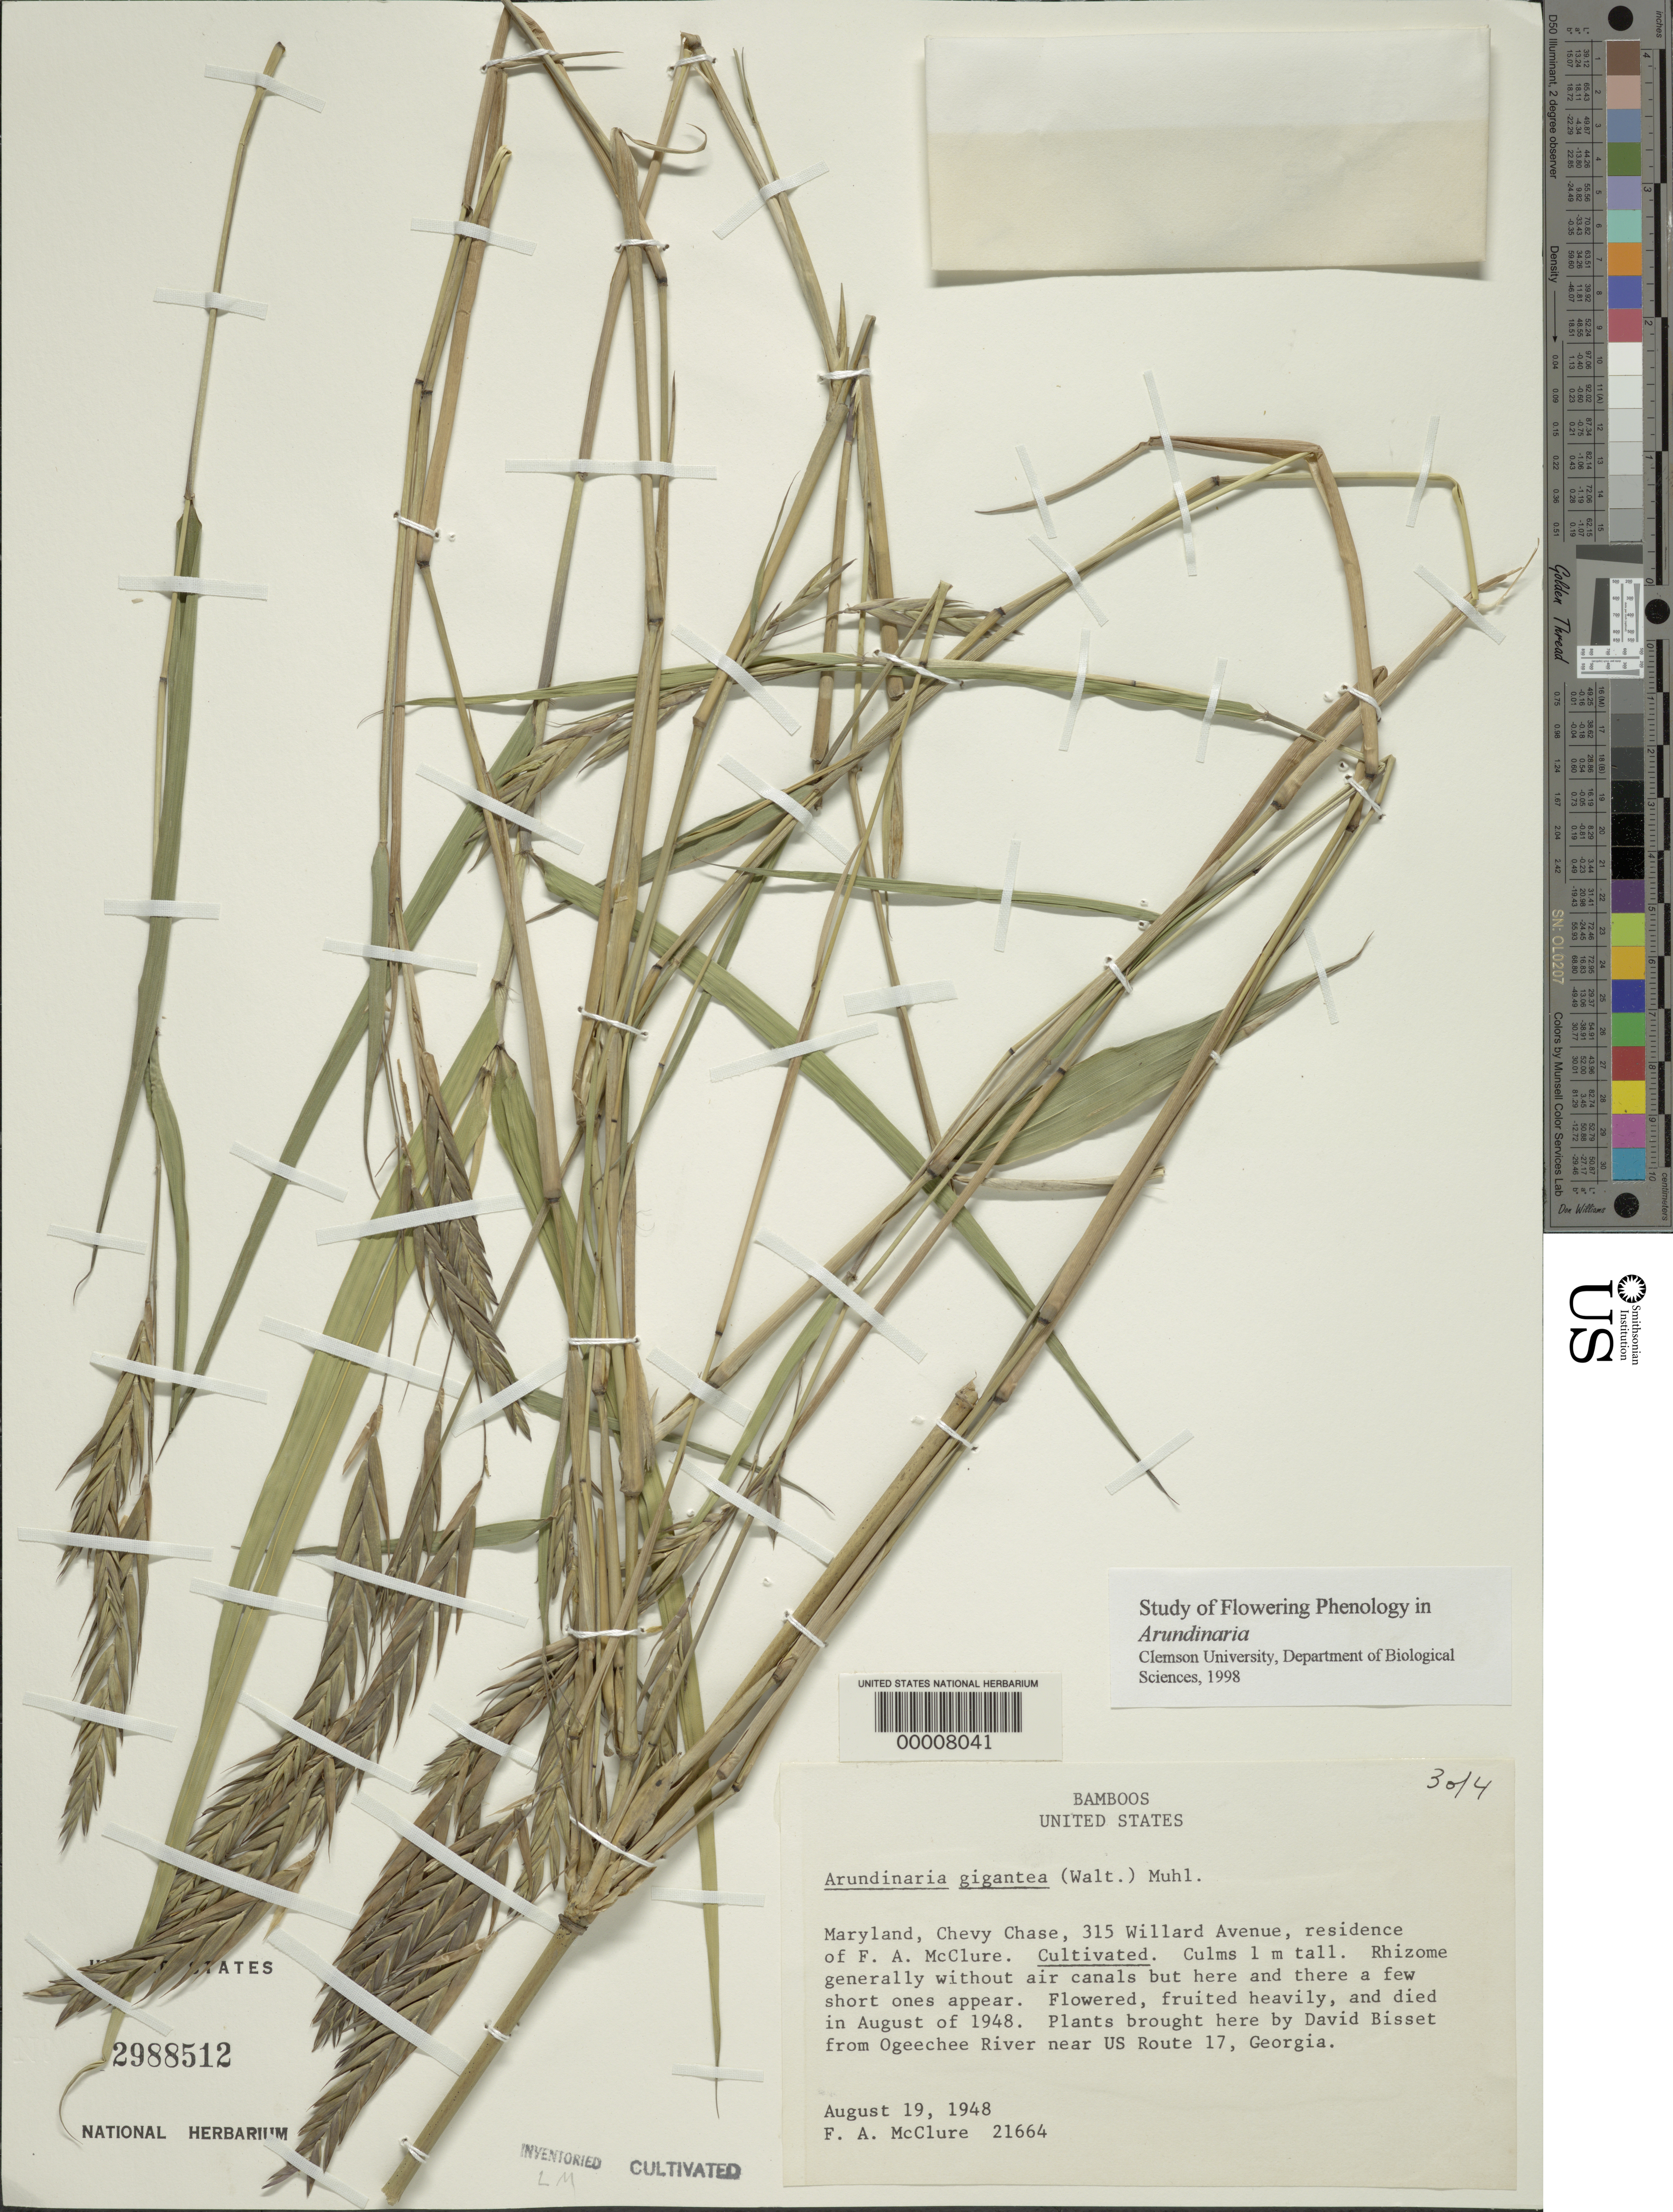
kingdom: Plantae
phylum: Tracheophyta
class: Liliopsida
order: Poales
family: Poaceae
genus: Arundinaria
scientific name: Arundinaria gigantea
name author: (Walter) Muhl.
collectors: F. A. McClure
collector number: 21664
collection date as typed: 19 Aug 1948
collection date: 1948-08-19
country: United States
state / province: Maryland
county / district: Montgomery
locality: Chevy Chase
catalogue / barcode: US 2988512